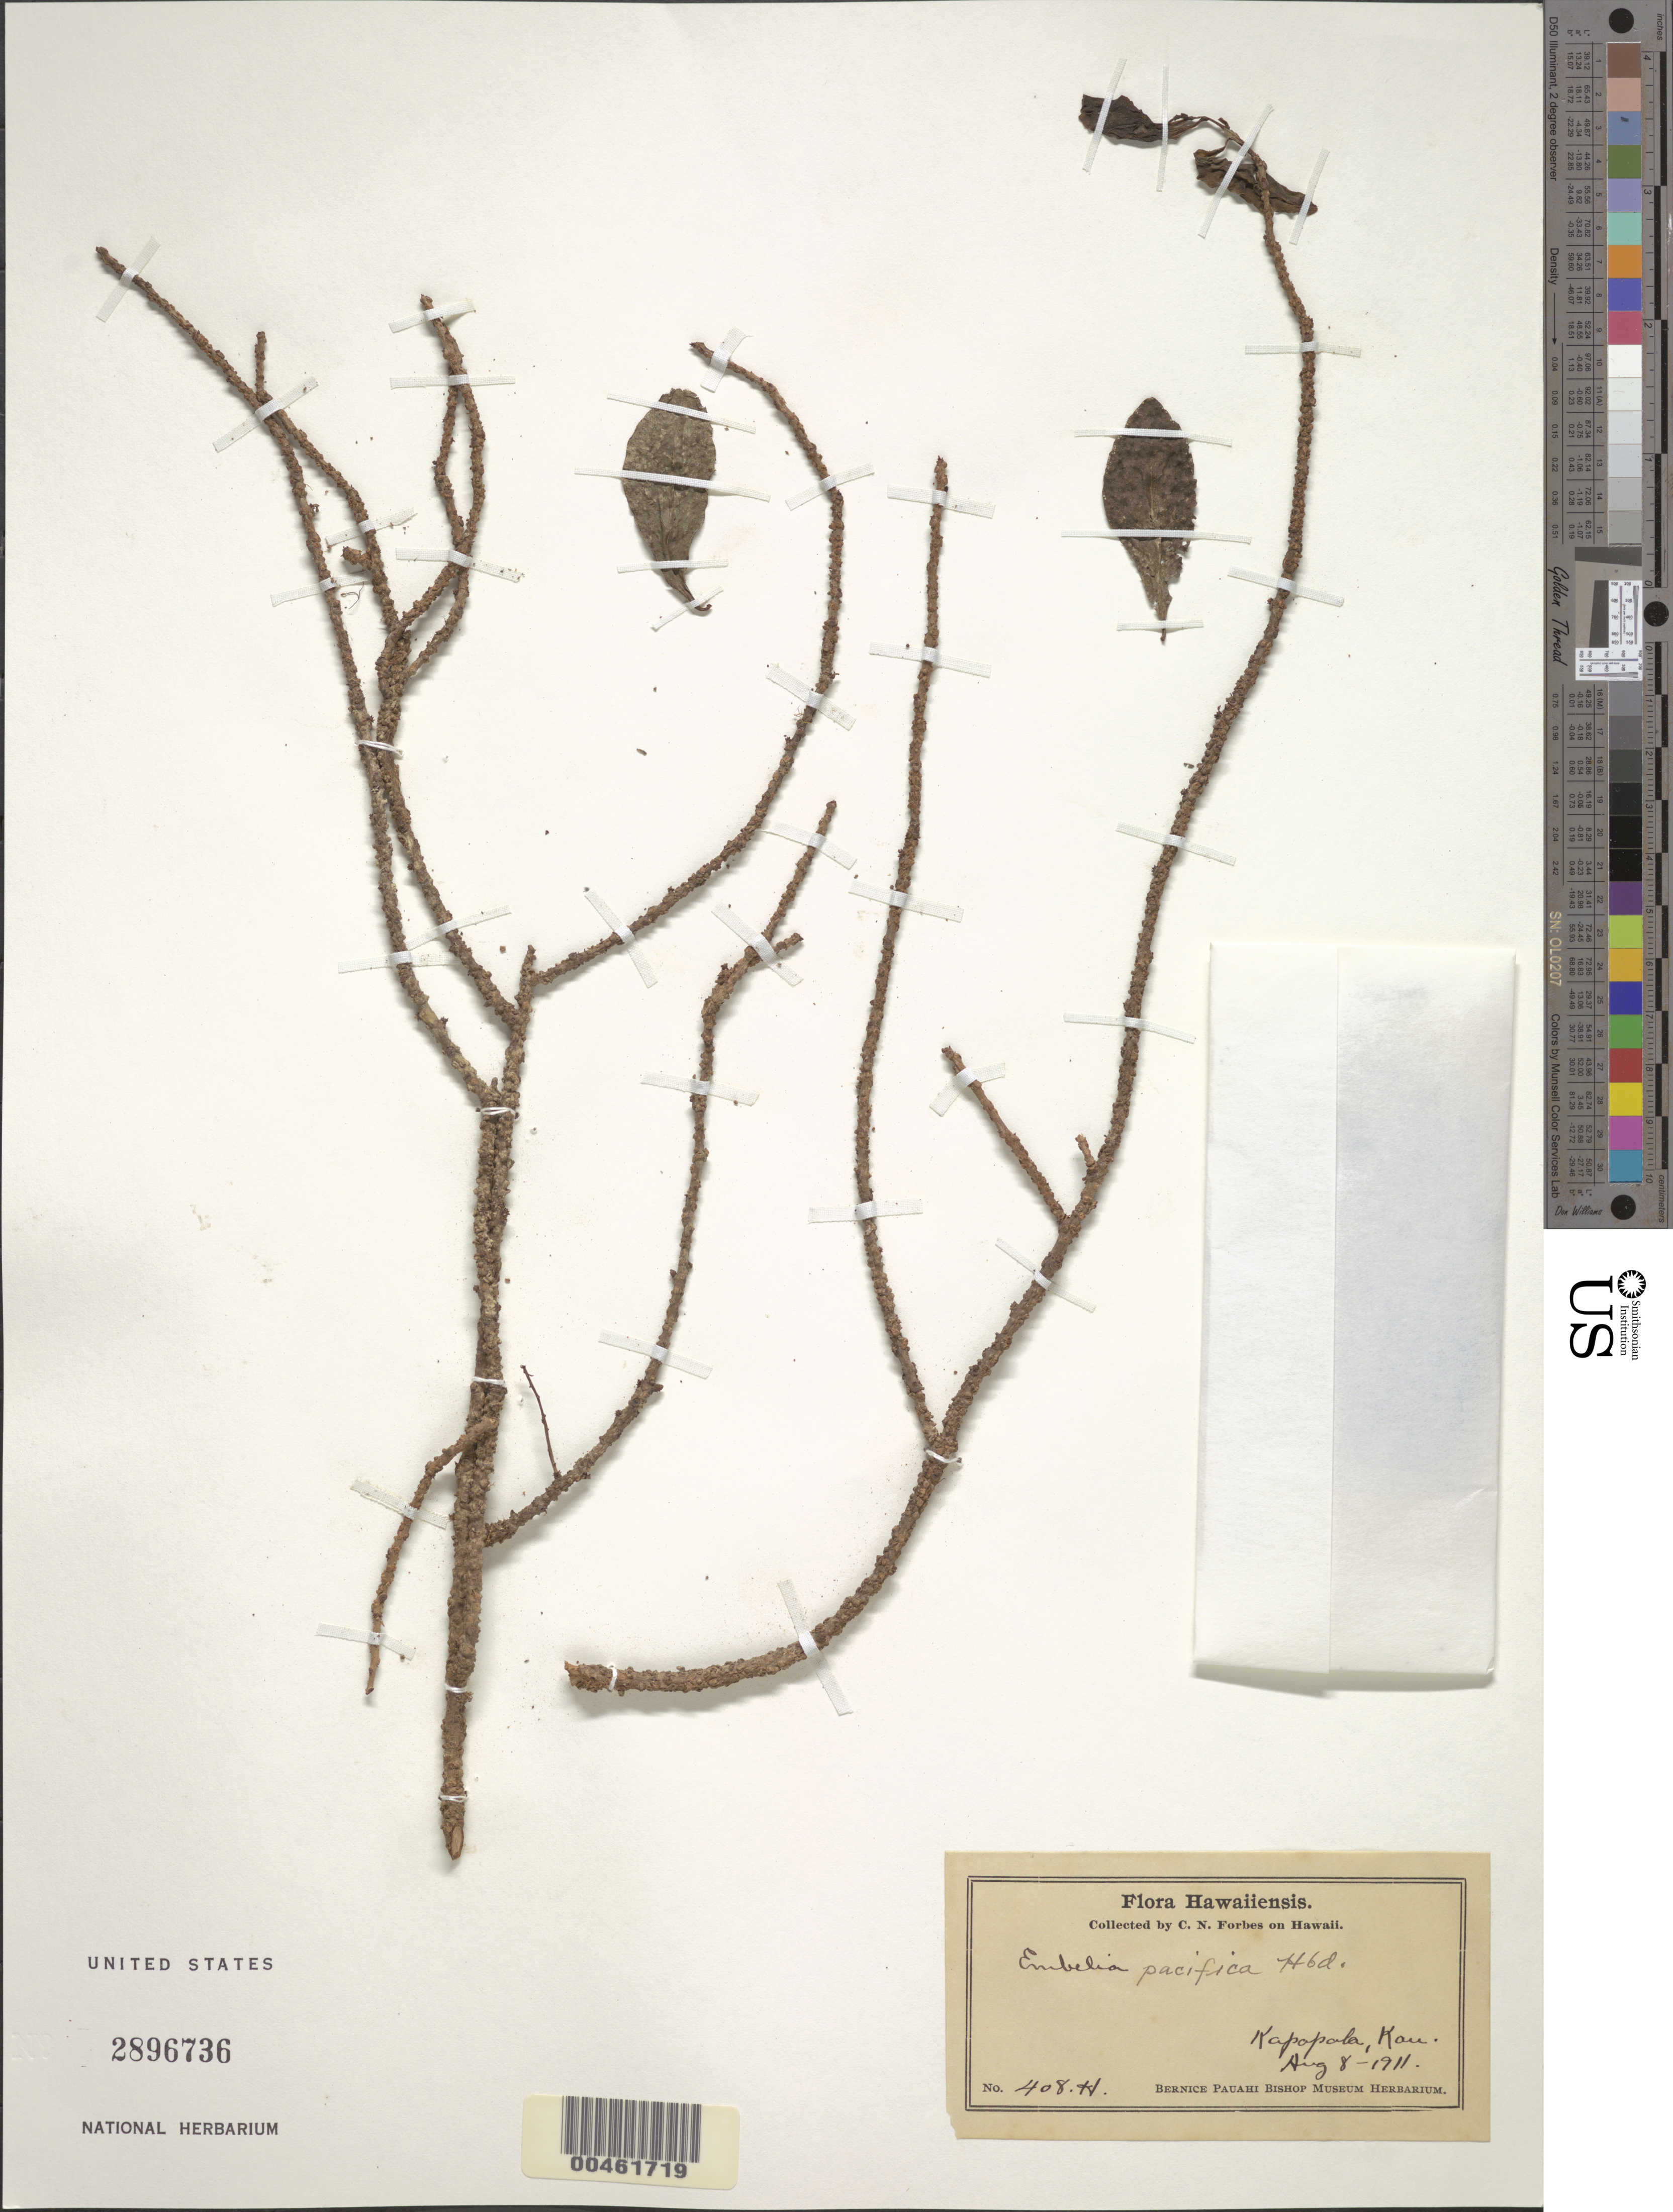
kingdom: Plantae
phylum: Tracheophyta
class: Magnoliopsida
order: Ericales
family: Primulaceae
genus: Embelia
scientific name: Embelia pacifica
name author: Hillebr.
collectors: C. N. Forbes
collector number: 408.H.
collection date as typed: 8 Aug 1911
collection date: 1911-08-08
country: United States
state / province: Hawaii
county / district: Hawaii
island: Hawaii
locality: Kapapala, Kau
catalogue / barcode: US 2896736